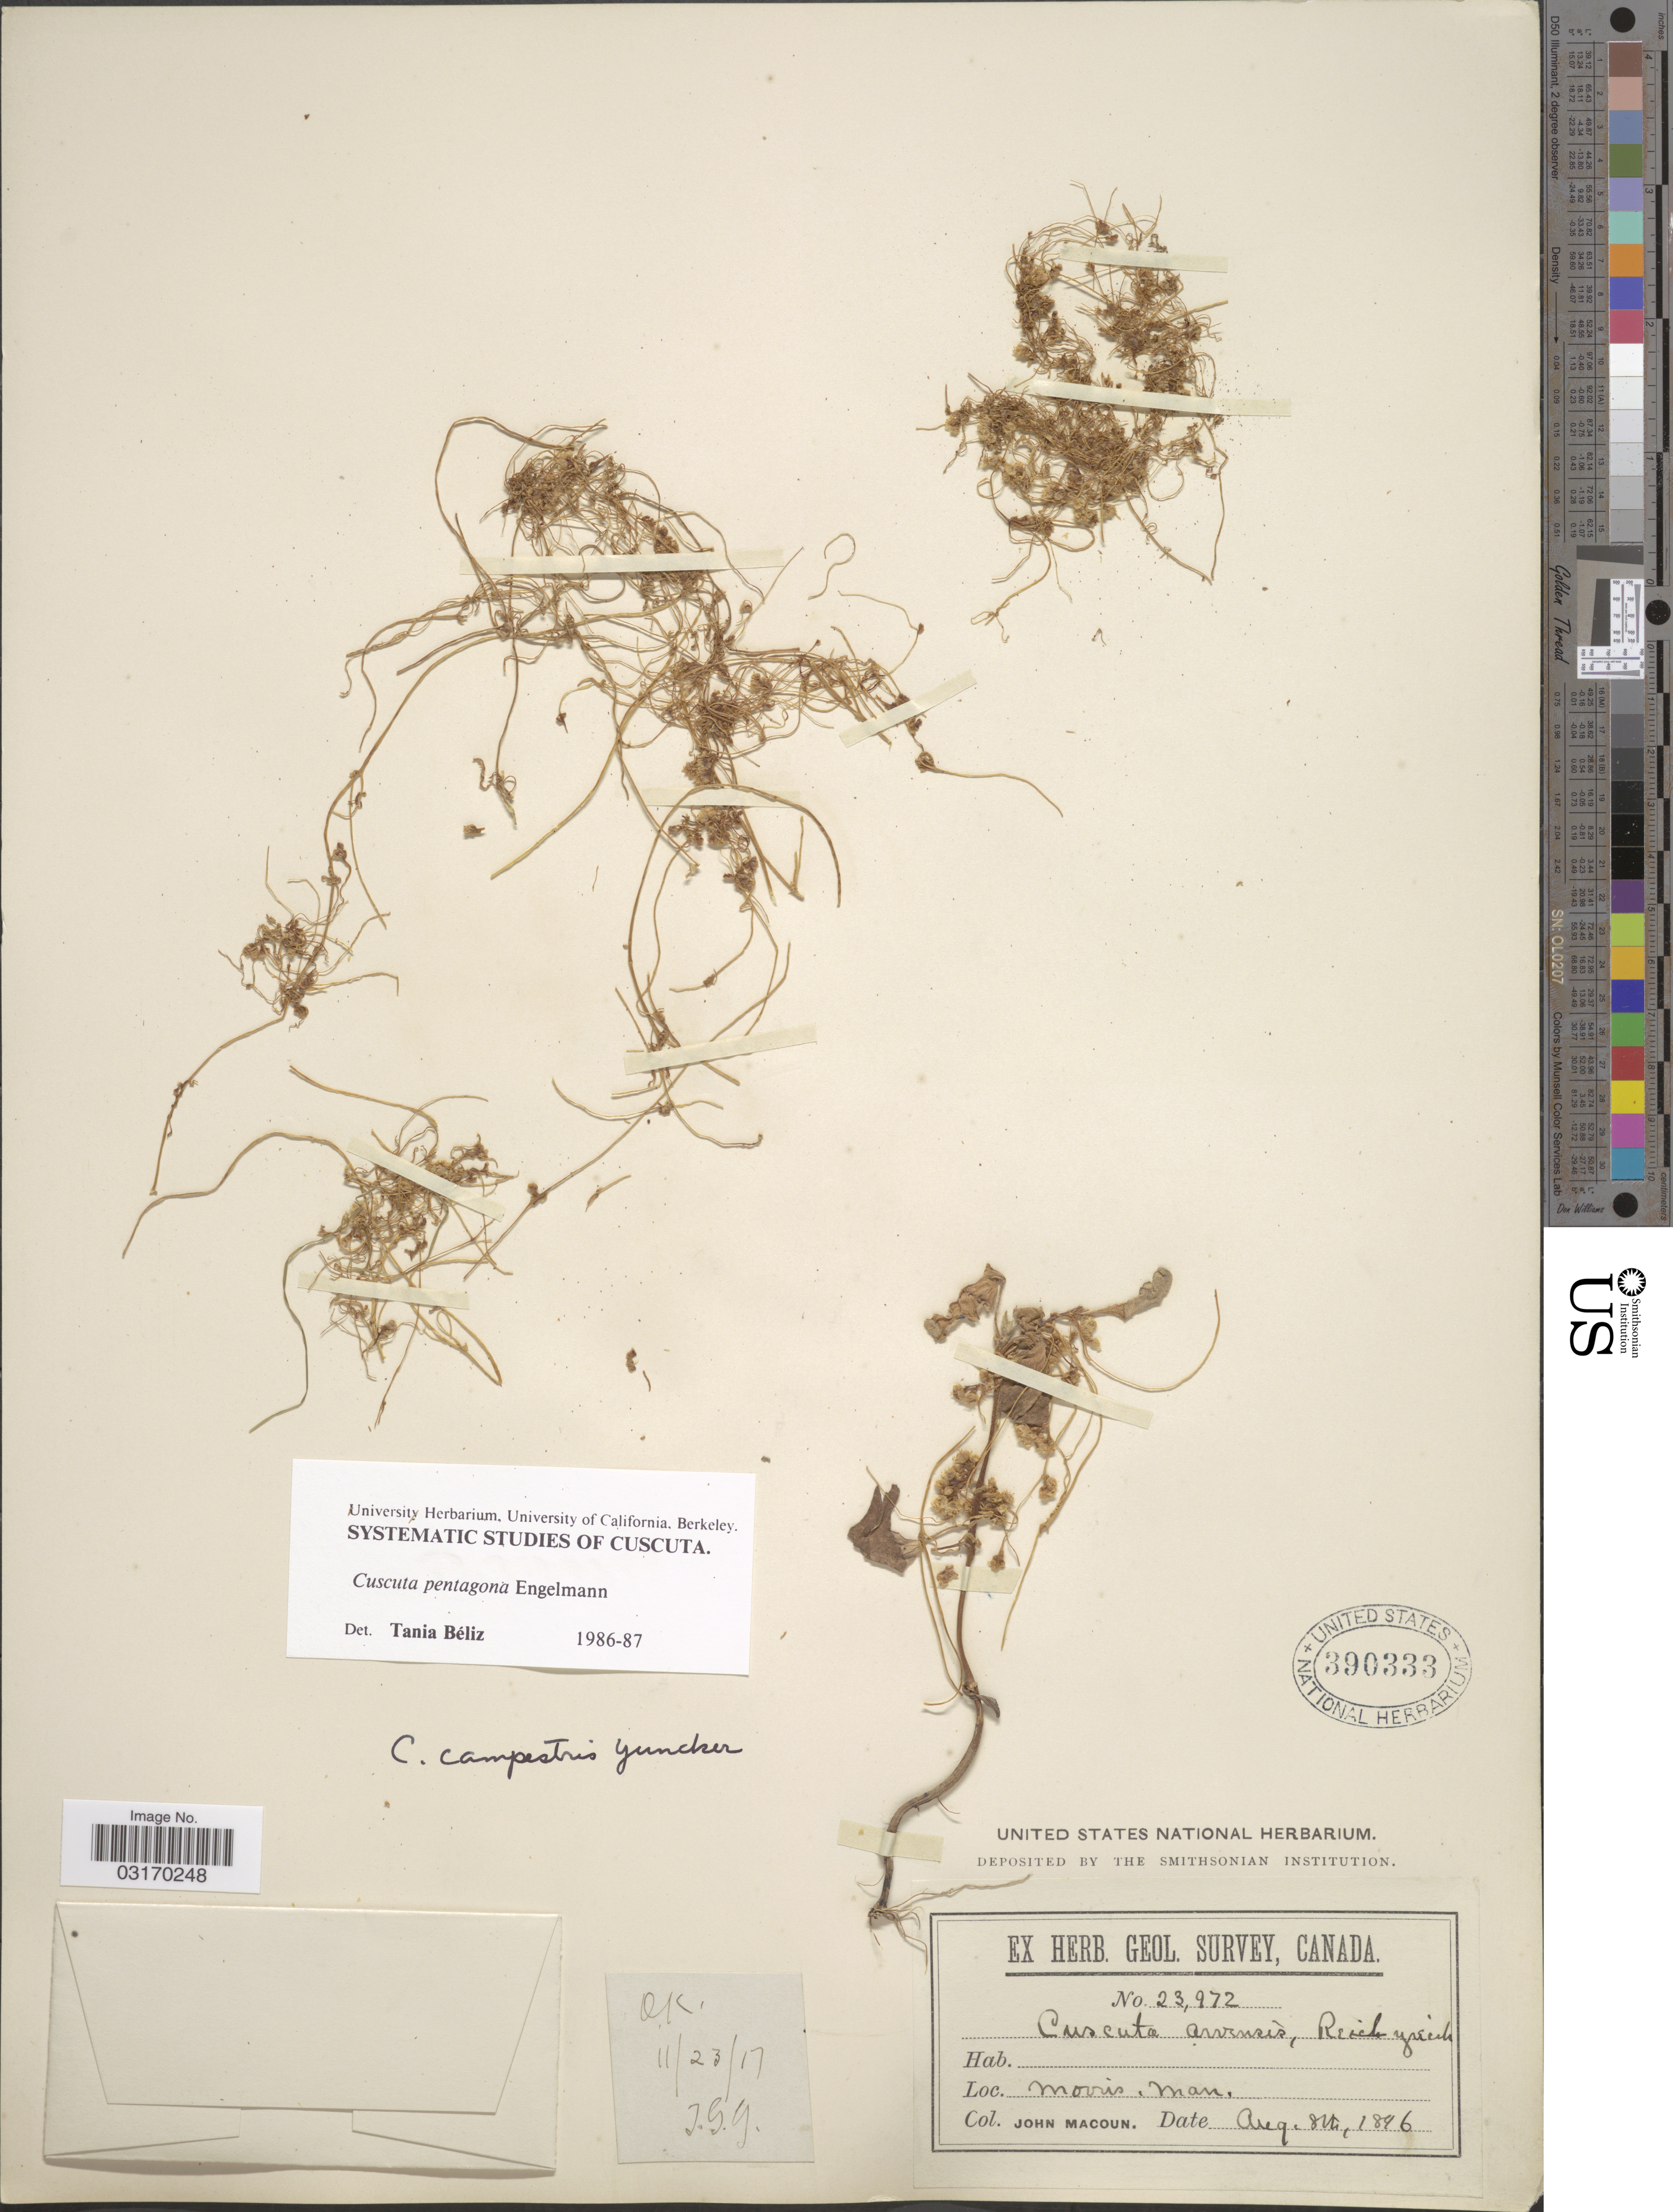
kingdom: Plantae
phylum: Tracheophyta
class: Magnoliopsida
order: Solanales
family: Convolvulaceae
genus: Cuscuta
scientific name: Cuscuta pentagona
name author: Engelm.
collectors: J. M. Macoun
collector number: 23972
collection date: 1896-08-08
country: Canada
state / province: Manitoba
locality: Morris.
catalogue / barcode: US 390333